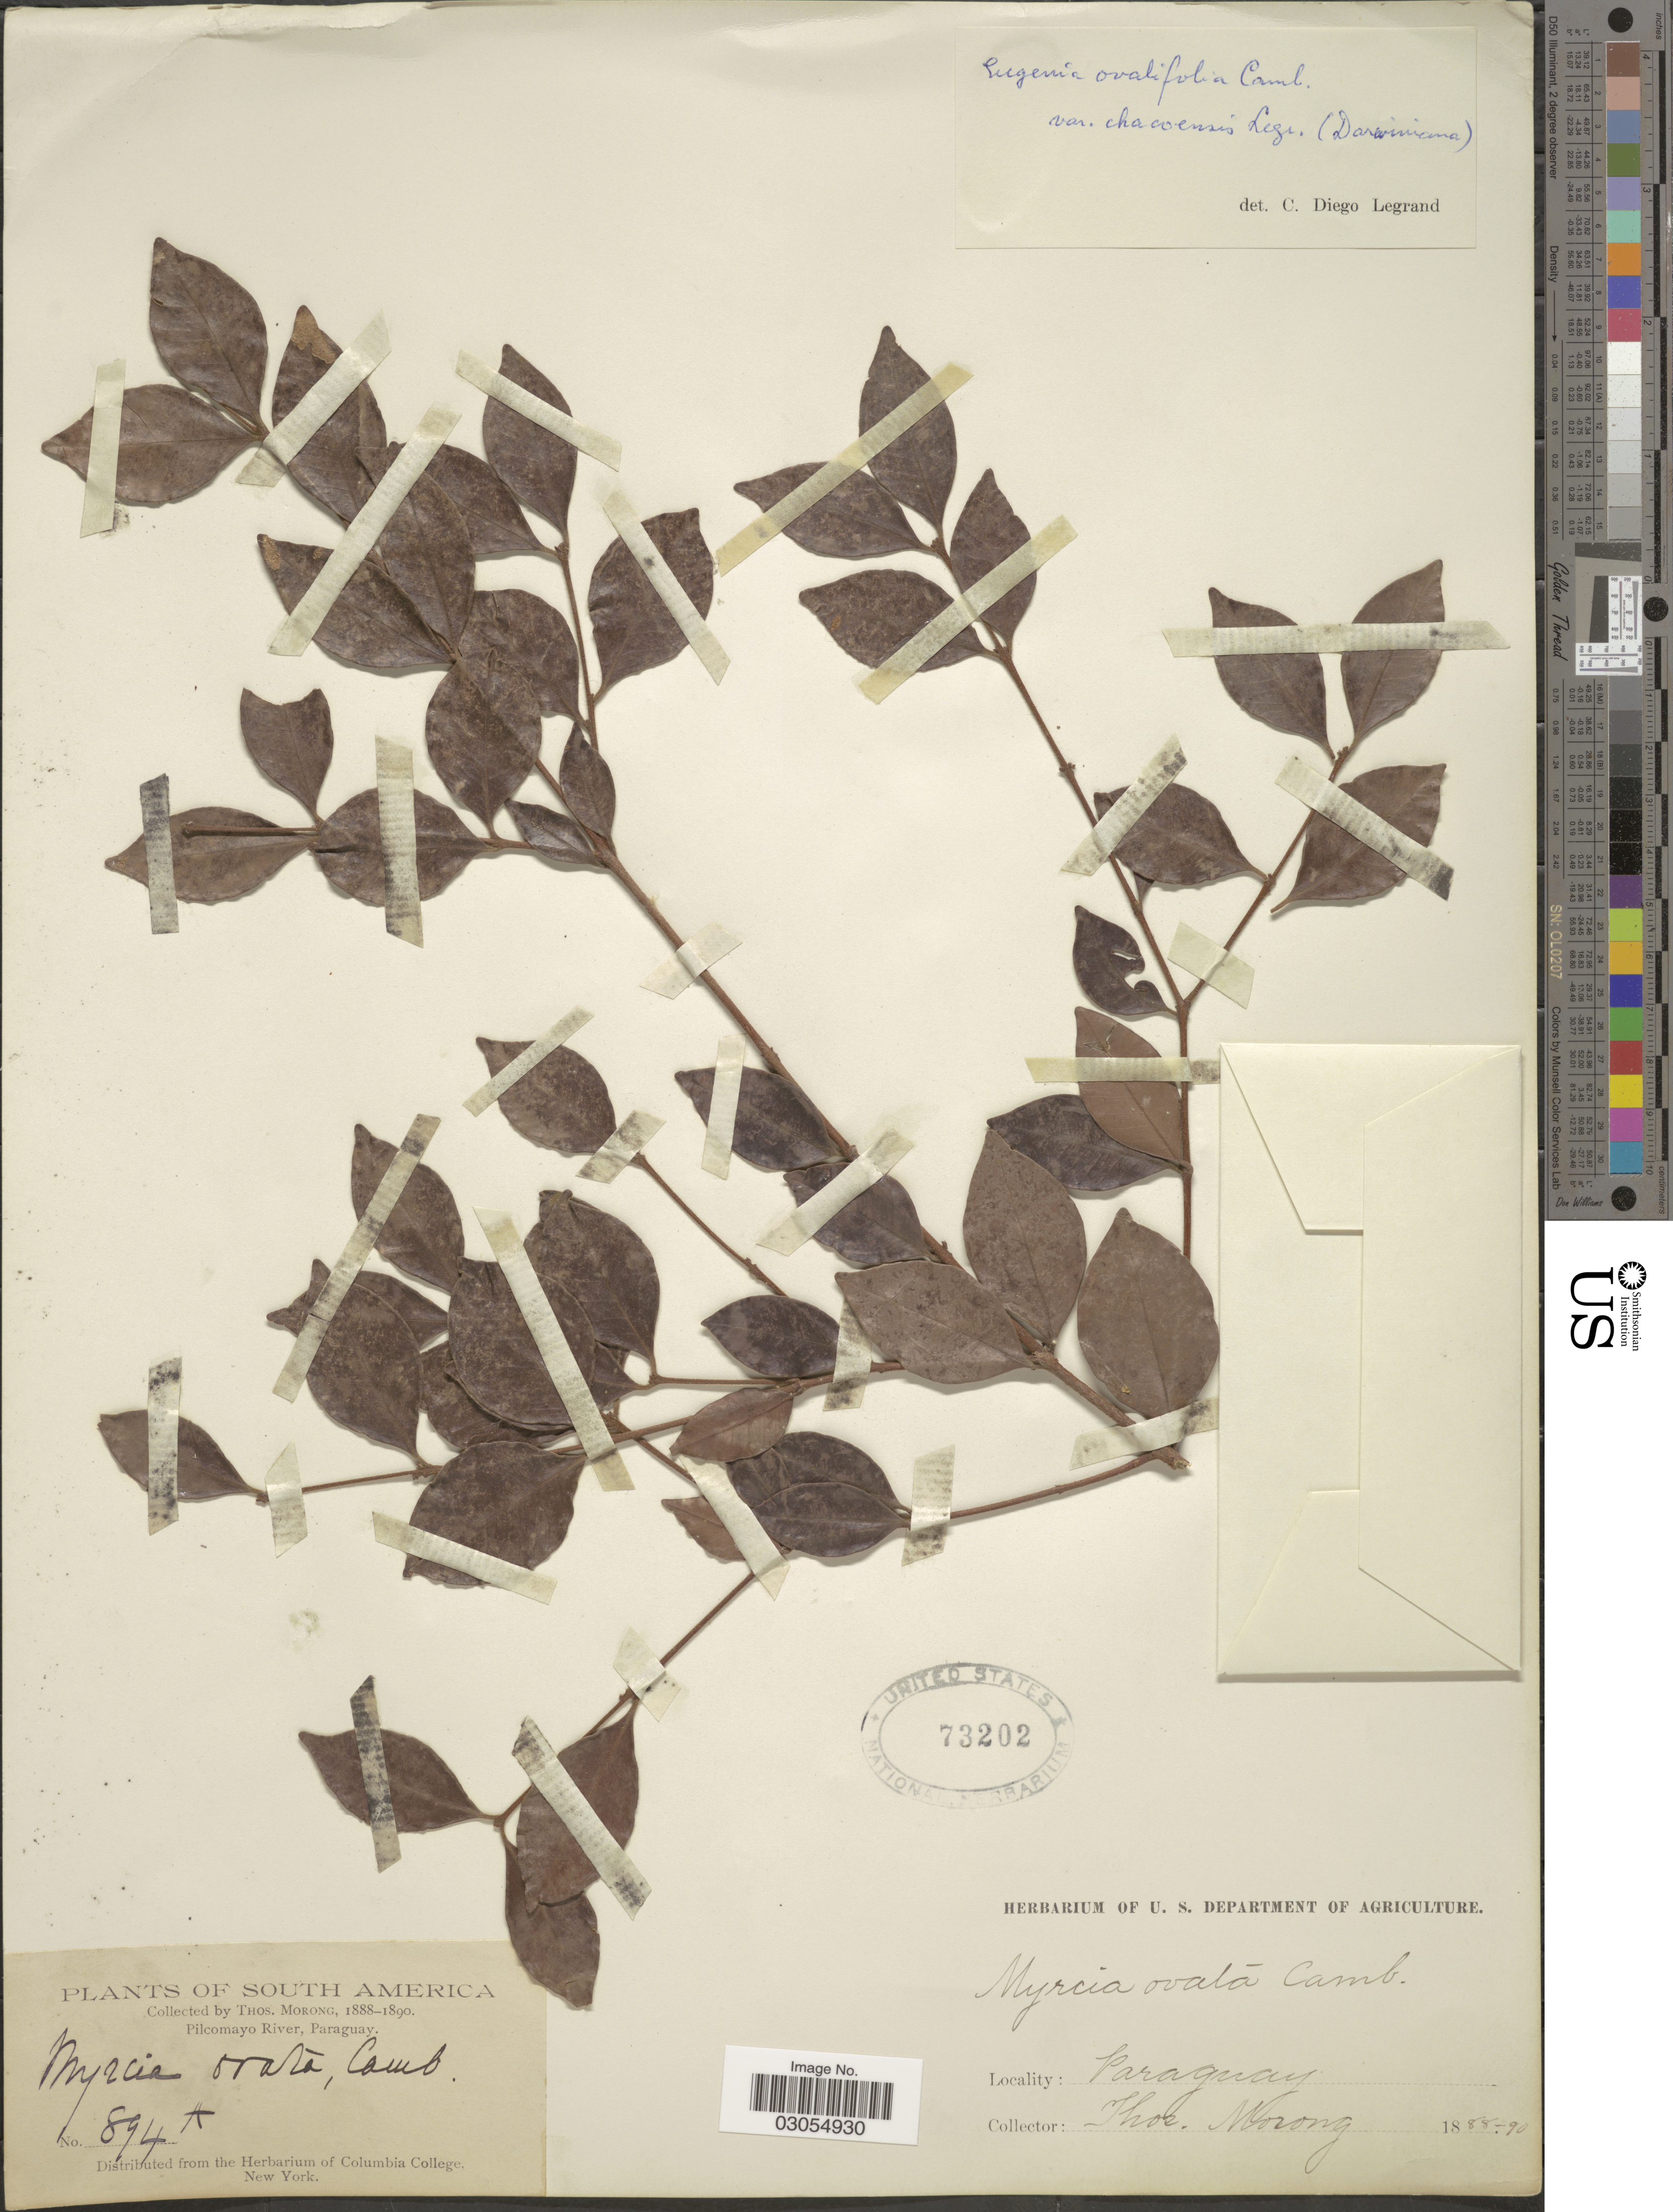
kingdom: Plantae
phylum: Tracheophyta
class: Magnoliopsida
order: Myrtales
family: Myrtaceae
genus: Eugenia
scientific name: Eugenia punicifolia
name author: (Kunth) DC.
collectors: ex herb. T. Morong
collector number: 894A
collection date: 1888/1890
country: Paraguay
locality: Pilcomayo River.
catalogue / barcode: US 73202